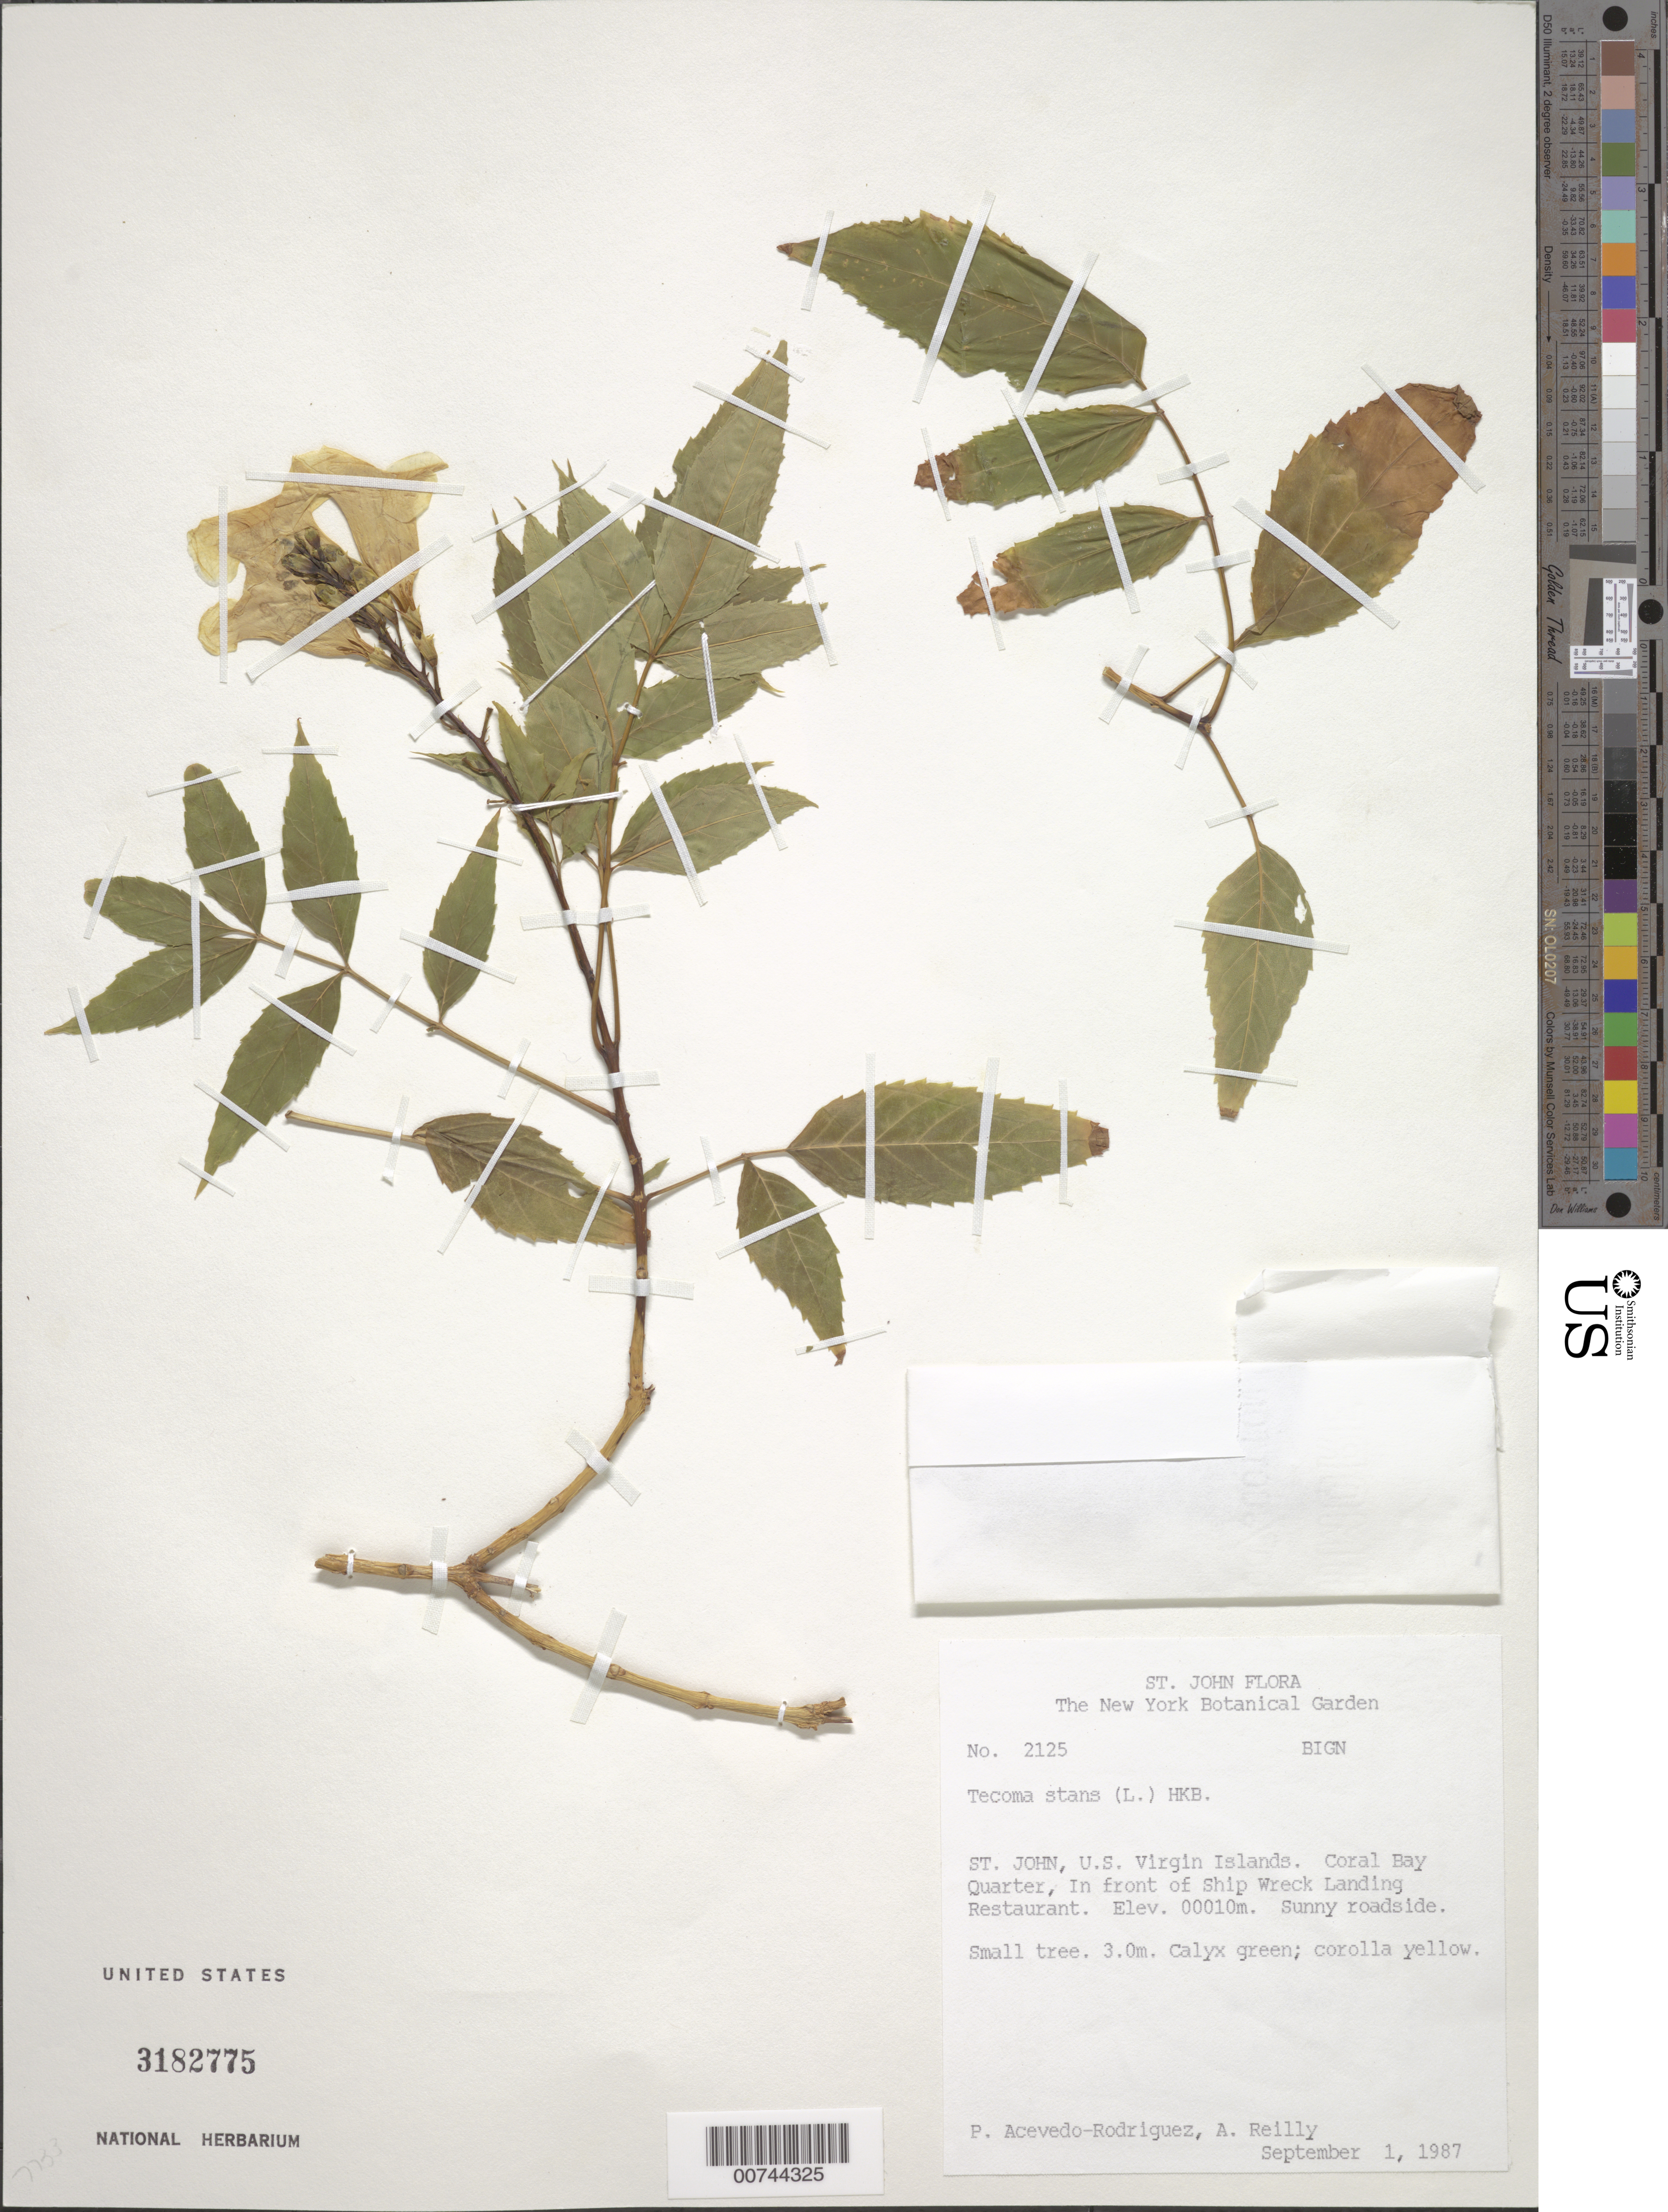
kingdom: Plantae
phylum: Tracheophyta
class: Magnoliopsida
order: Lamiales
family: Bignoniaceae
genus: Tecoma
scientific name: Tecoma stans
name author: (L.) Juss. ex Kunth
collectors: P. Acevedo-Rodr. & A. Reilly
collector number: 2125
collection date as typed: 01 Sep 1987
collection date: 1987-09-01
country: U.S. Virgin Islands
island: St. John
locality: Coral Bay Quarter; in front of Ship Wreck Landing Restaurant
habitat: Sunny roadside.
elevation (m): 10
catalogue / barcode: US 3182775